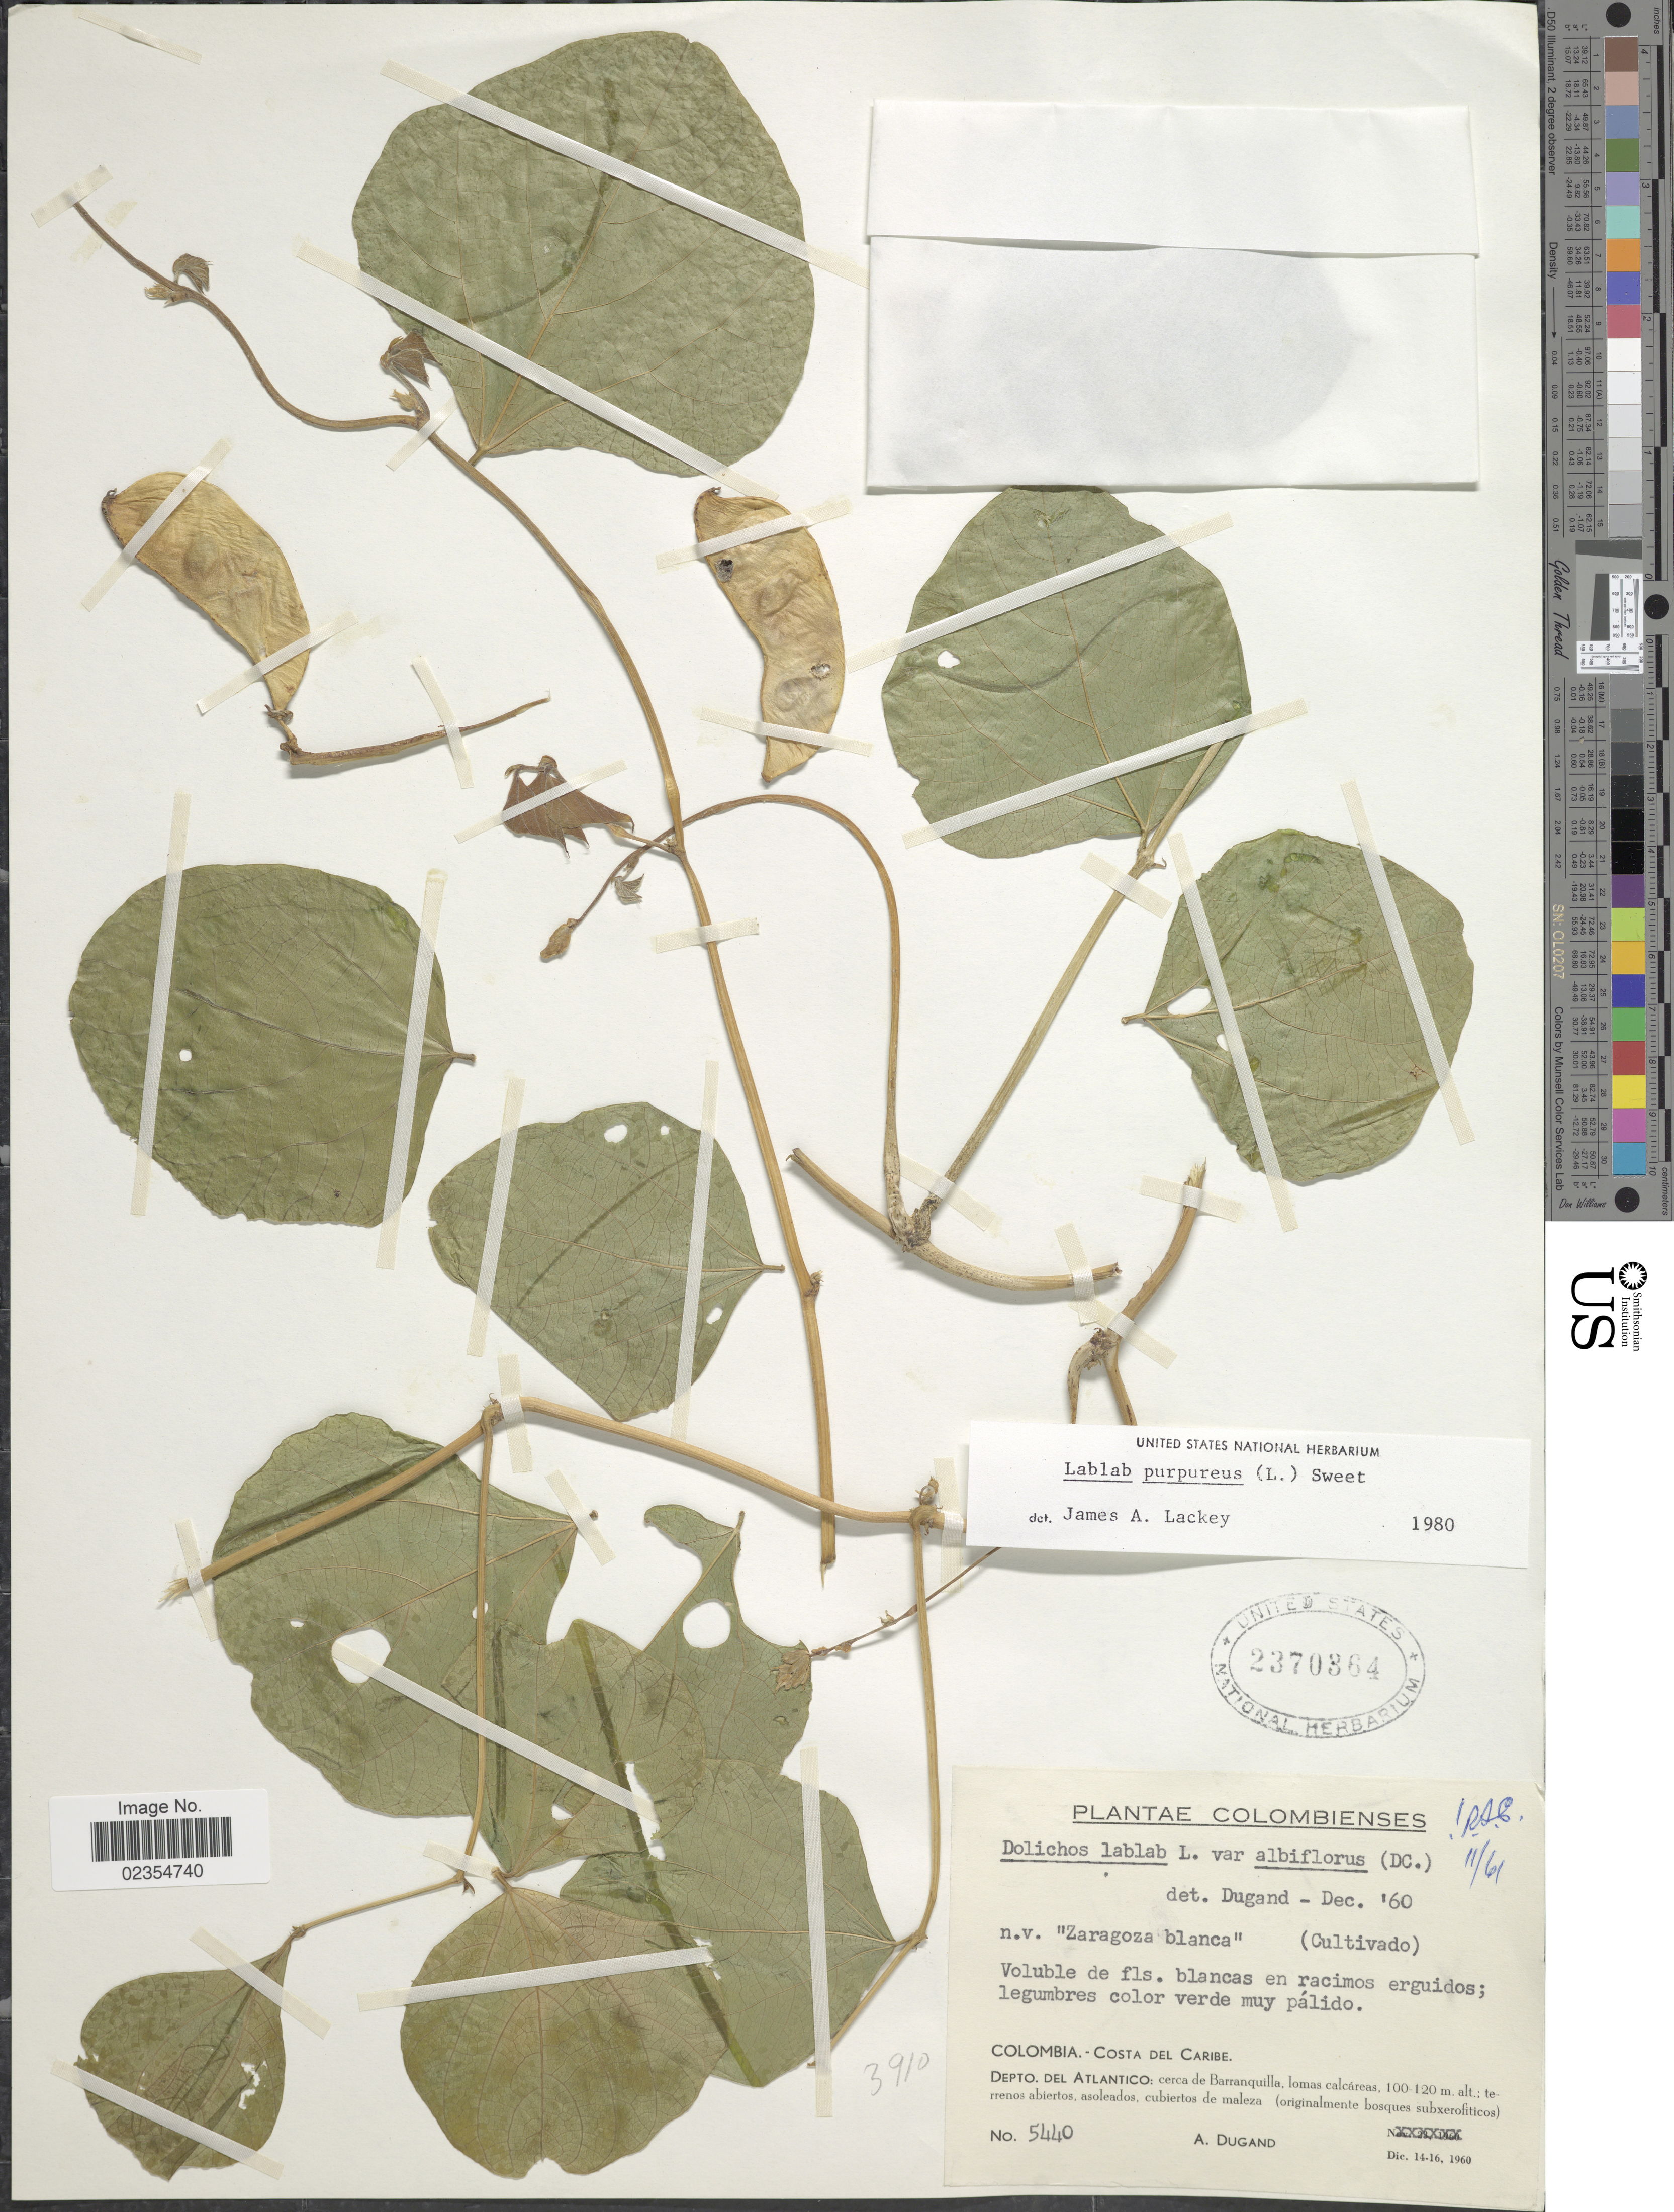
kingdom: Plantae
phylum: Tracheophyta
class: Magnoliopsida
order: Fabales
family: Fabaceae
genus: Lablab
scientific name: Lablab purpureus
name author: (L.) Sweet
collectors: A. Dugand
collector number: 5440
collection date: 1960-12-14/1960-12-16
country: Colombia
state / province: Atlántico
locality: Costa del Caribe, cerca de Barranquilla, lomas calcareas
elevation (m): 100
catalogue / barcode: US 2370364